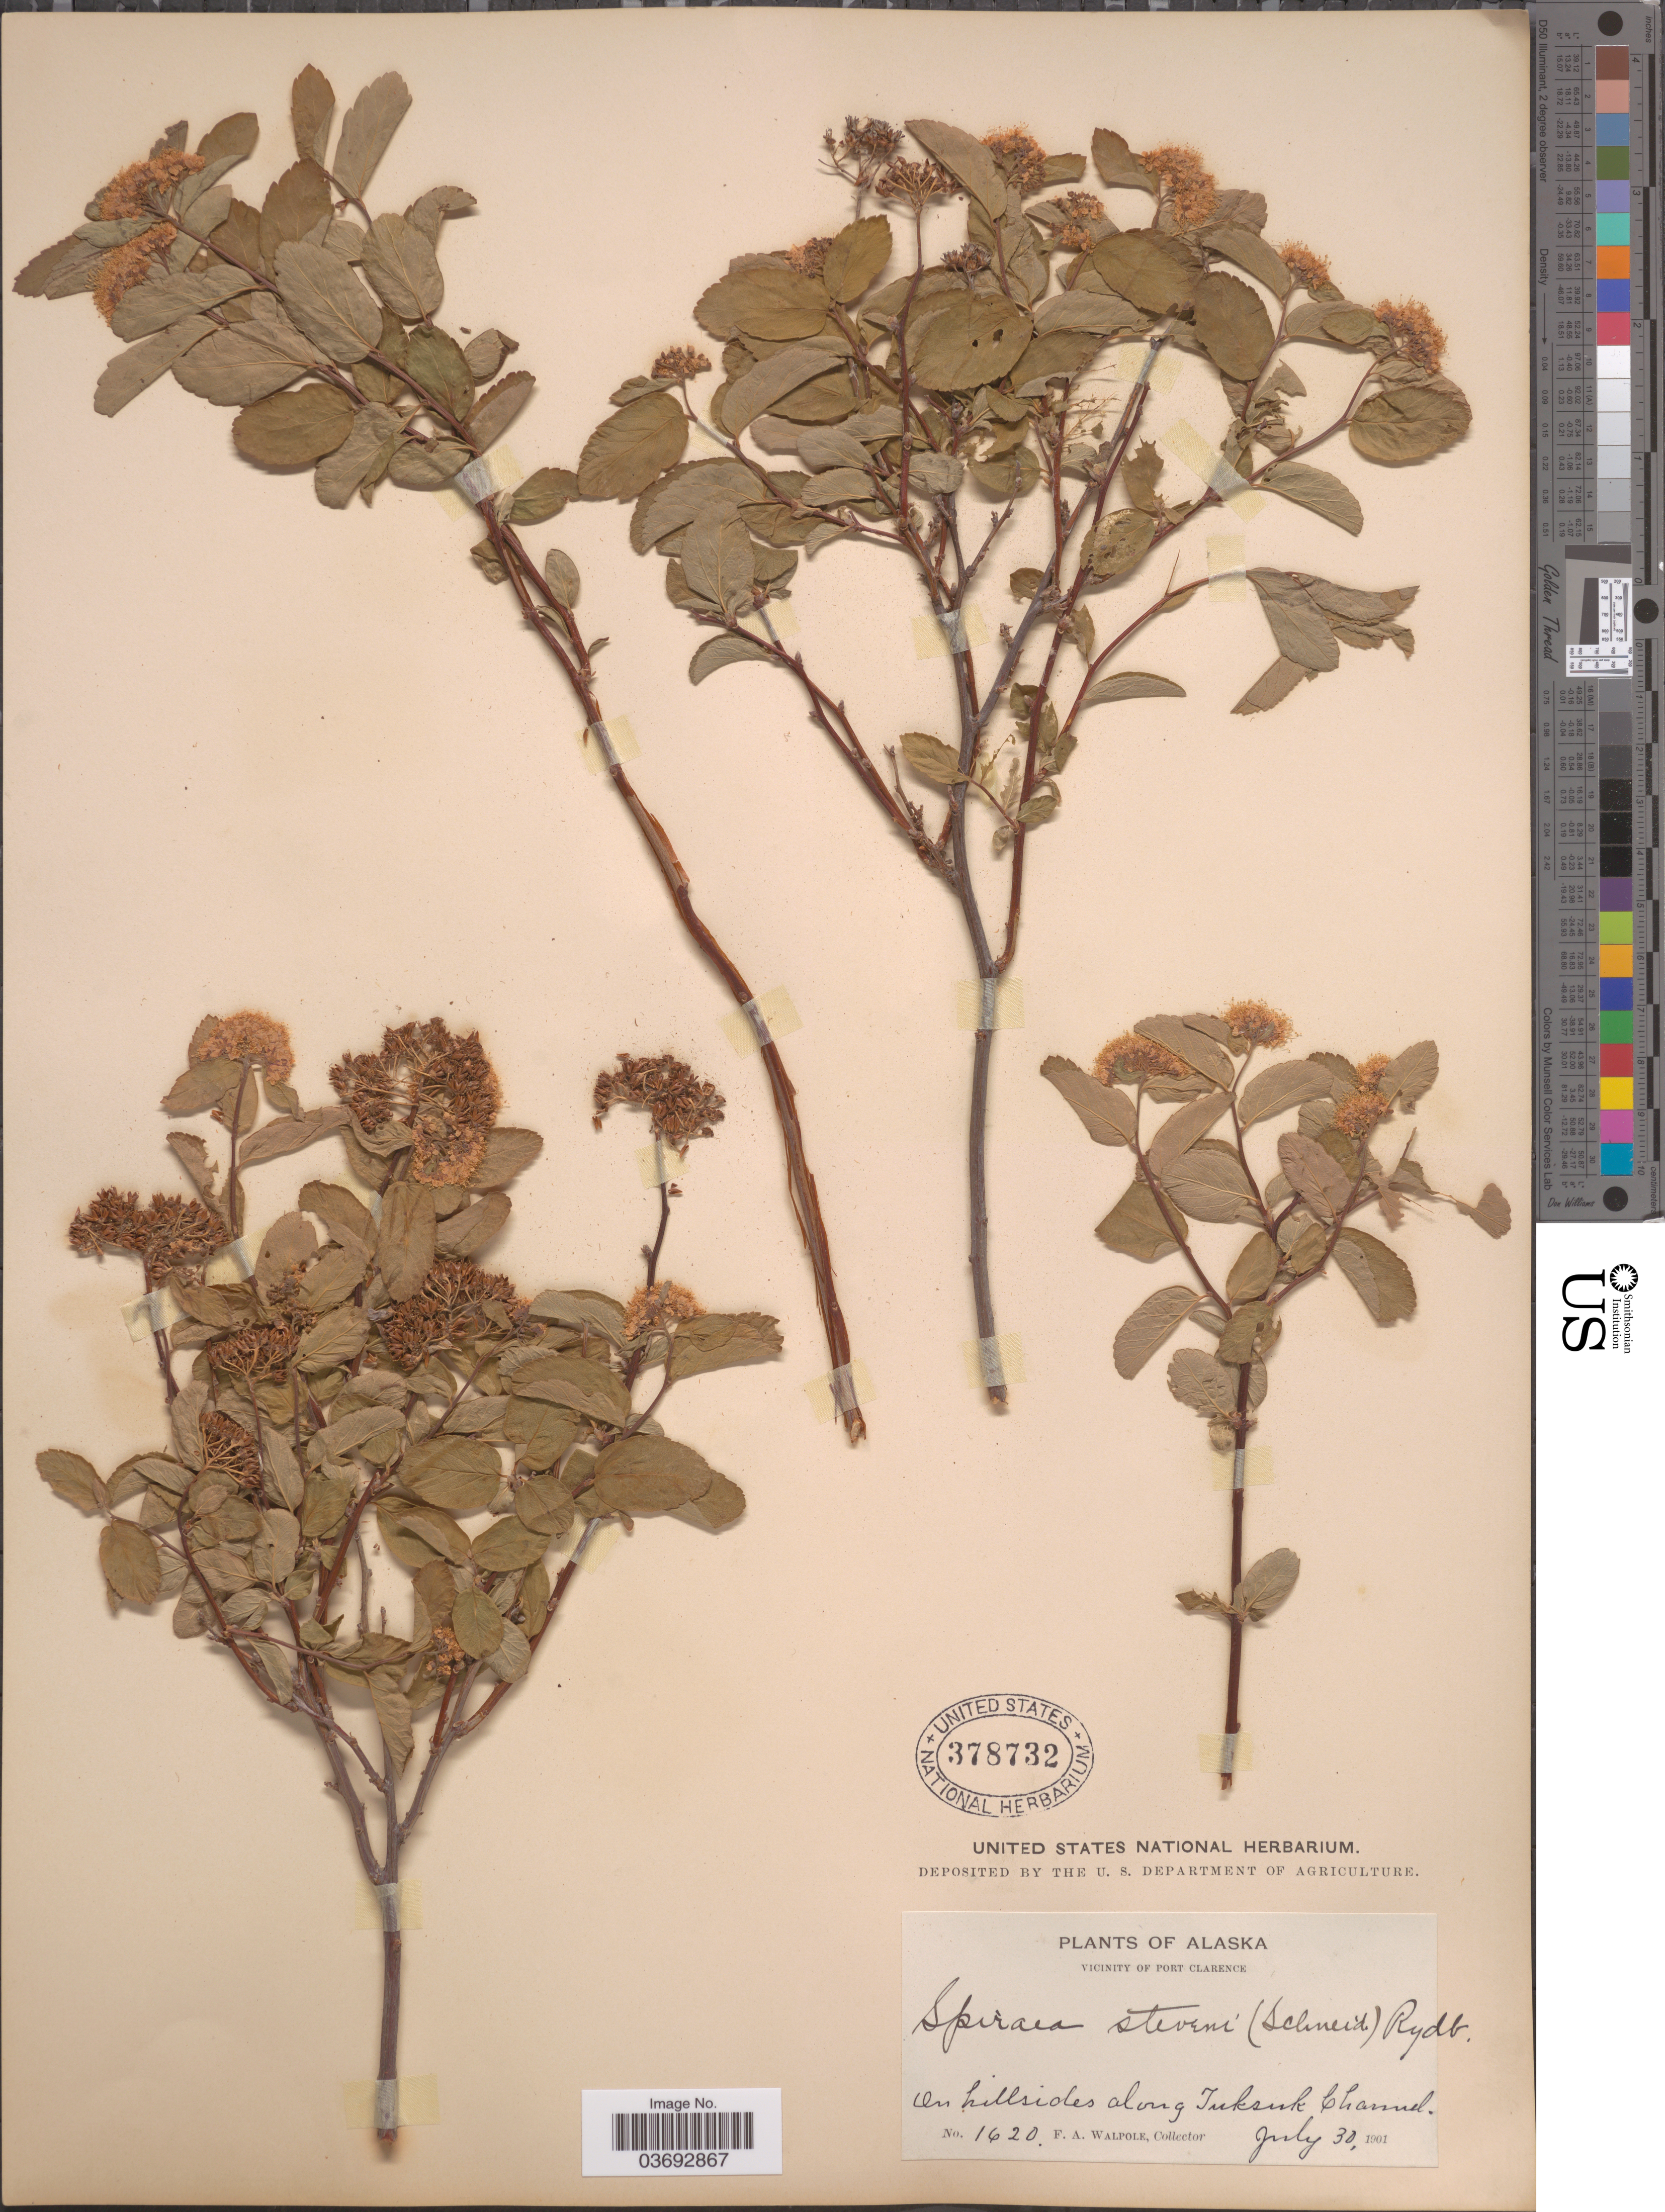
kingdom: Plantae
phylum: Tracheophyta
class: Magnoliopsida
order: Rosales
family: Rosaceae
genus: Spiraea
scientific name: Spiraea stevenii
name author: (C.K. Schneid.) Rydb.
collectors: F. Walpole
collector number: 1620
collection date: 1901-07-30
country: United States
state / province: Alaska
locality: Vicinity of Port Clarence. On hillsides along Tuksuk Channel.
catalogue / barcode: US 378732